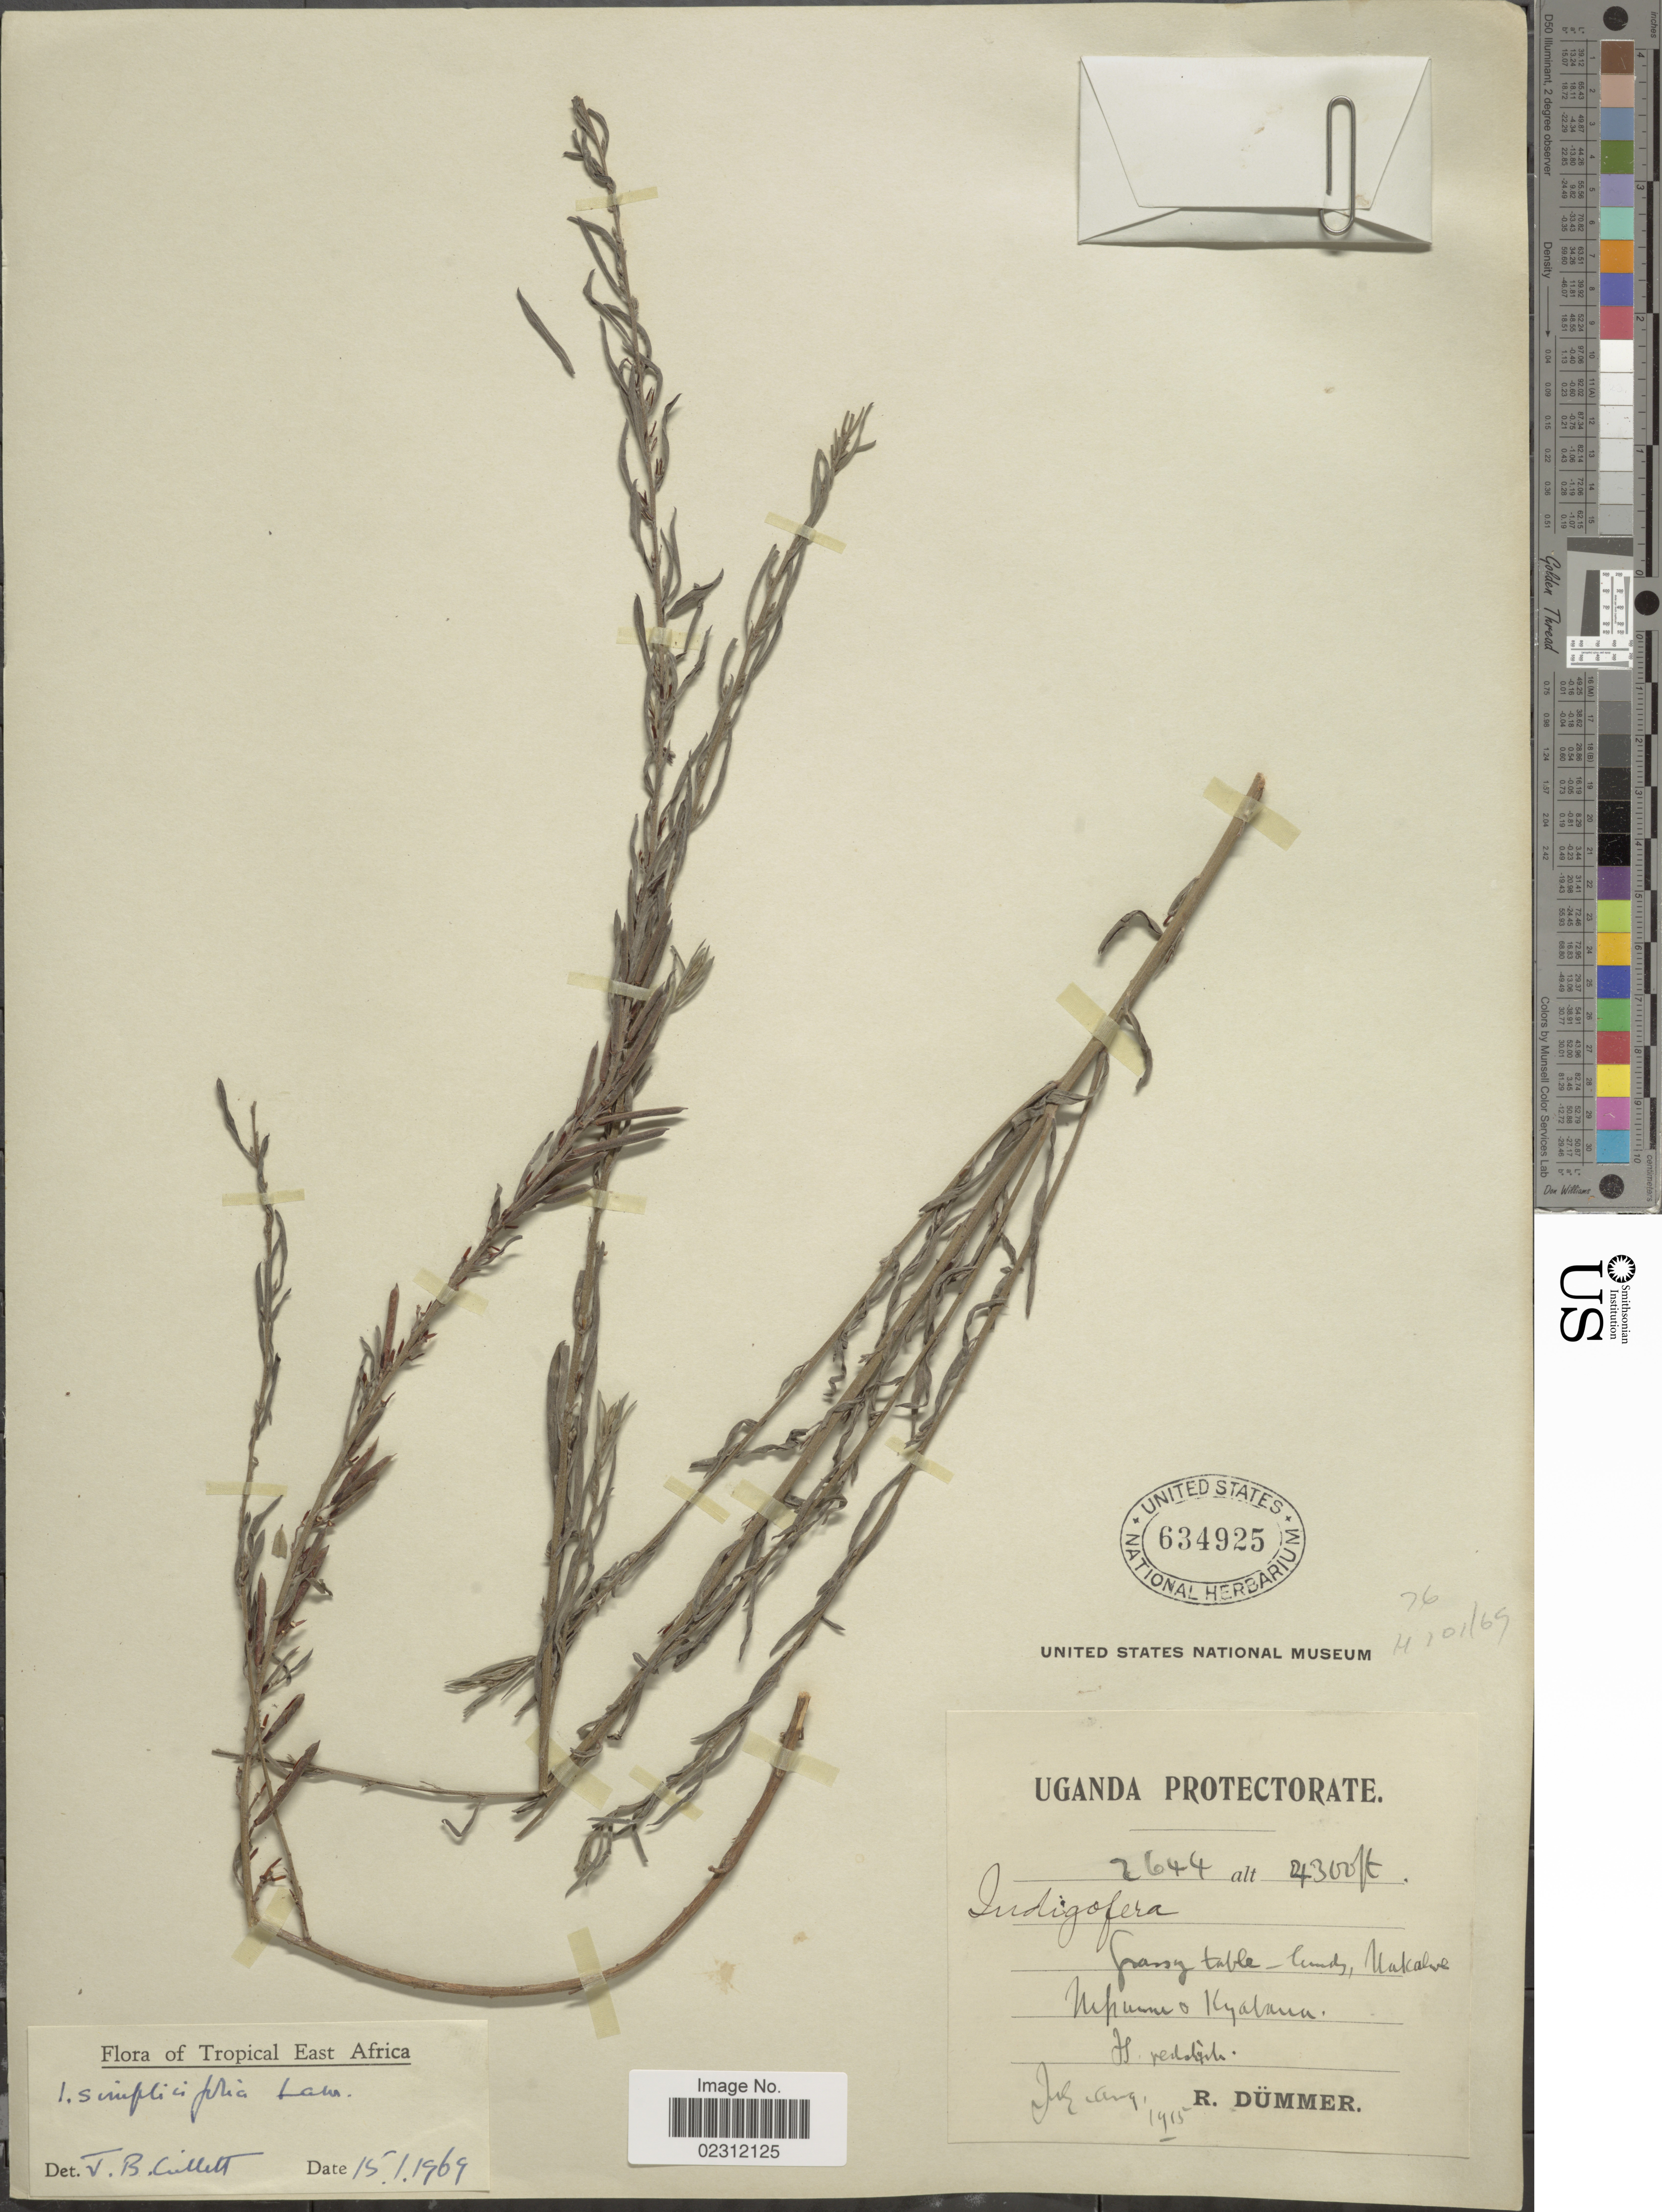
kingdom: Plantae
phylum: Tracheophyta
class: Magnoliopsida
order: Fabales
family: Fabaceae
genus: Indigofera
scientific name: Indigofera simplicifolia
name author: Lam.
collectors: R. A. Dümmer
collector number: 2644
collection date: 1915-07/1915-08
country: Uganda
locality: Uganda Protectorae, Nakalwe Mpumu + Kyabana, Tropical East Africa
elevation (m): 1311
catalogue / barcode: US 634925